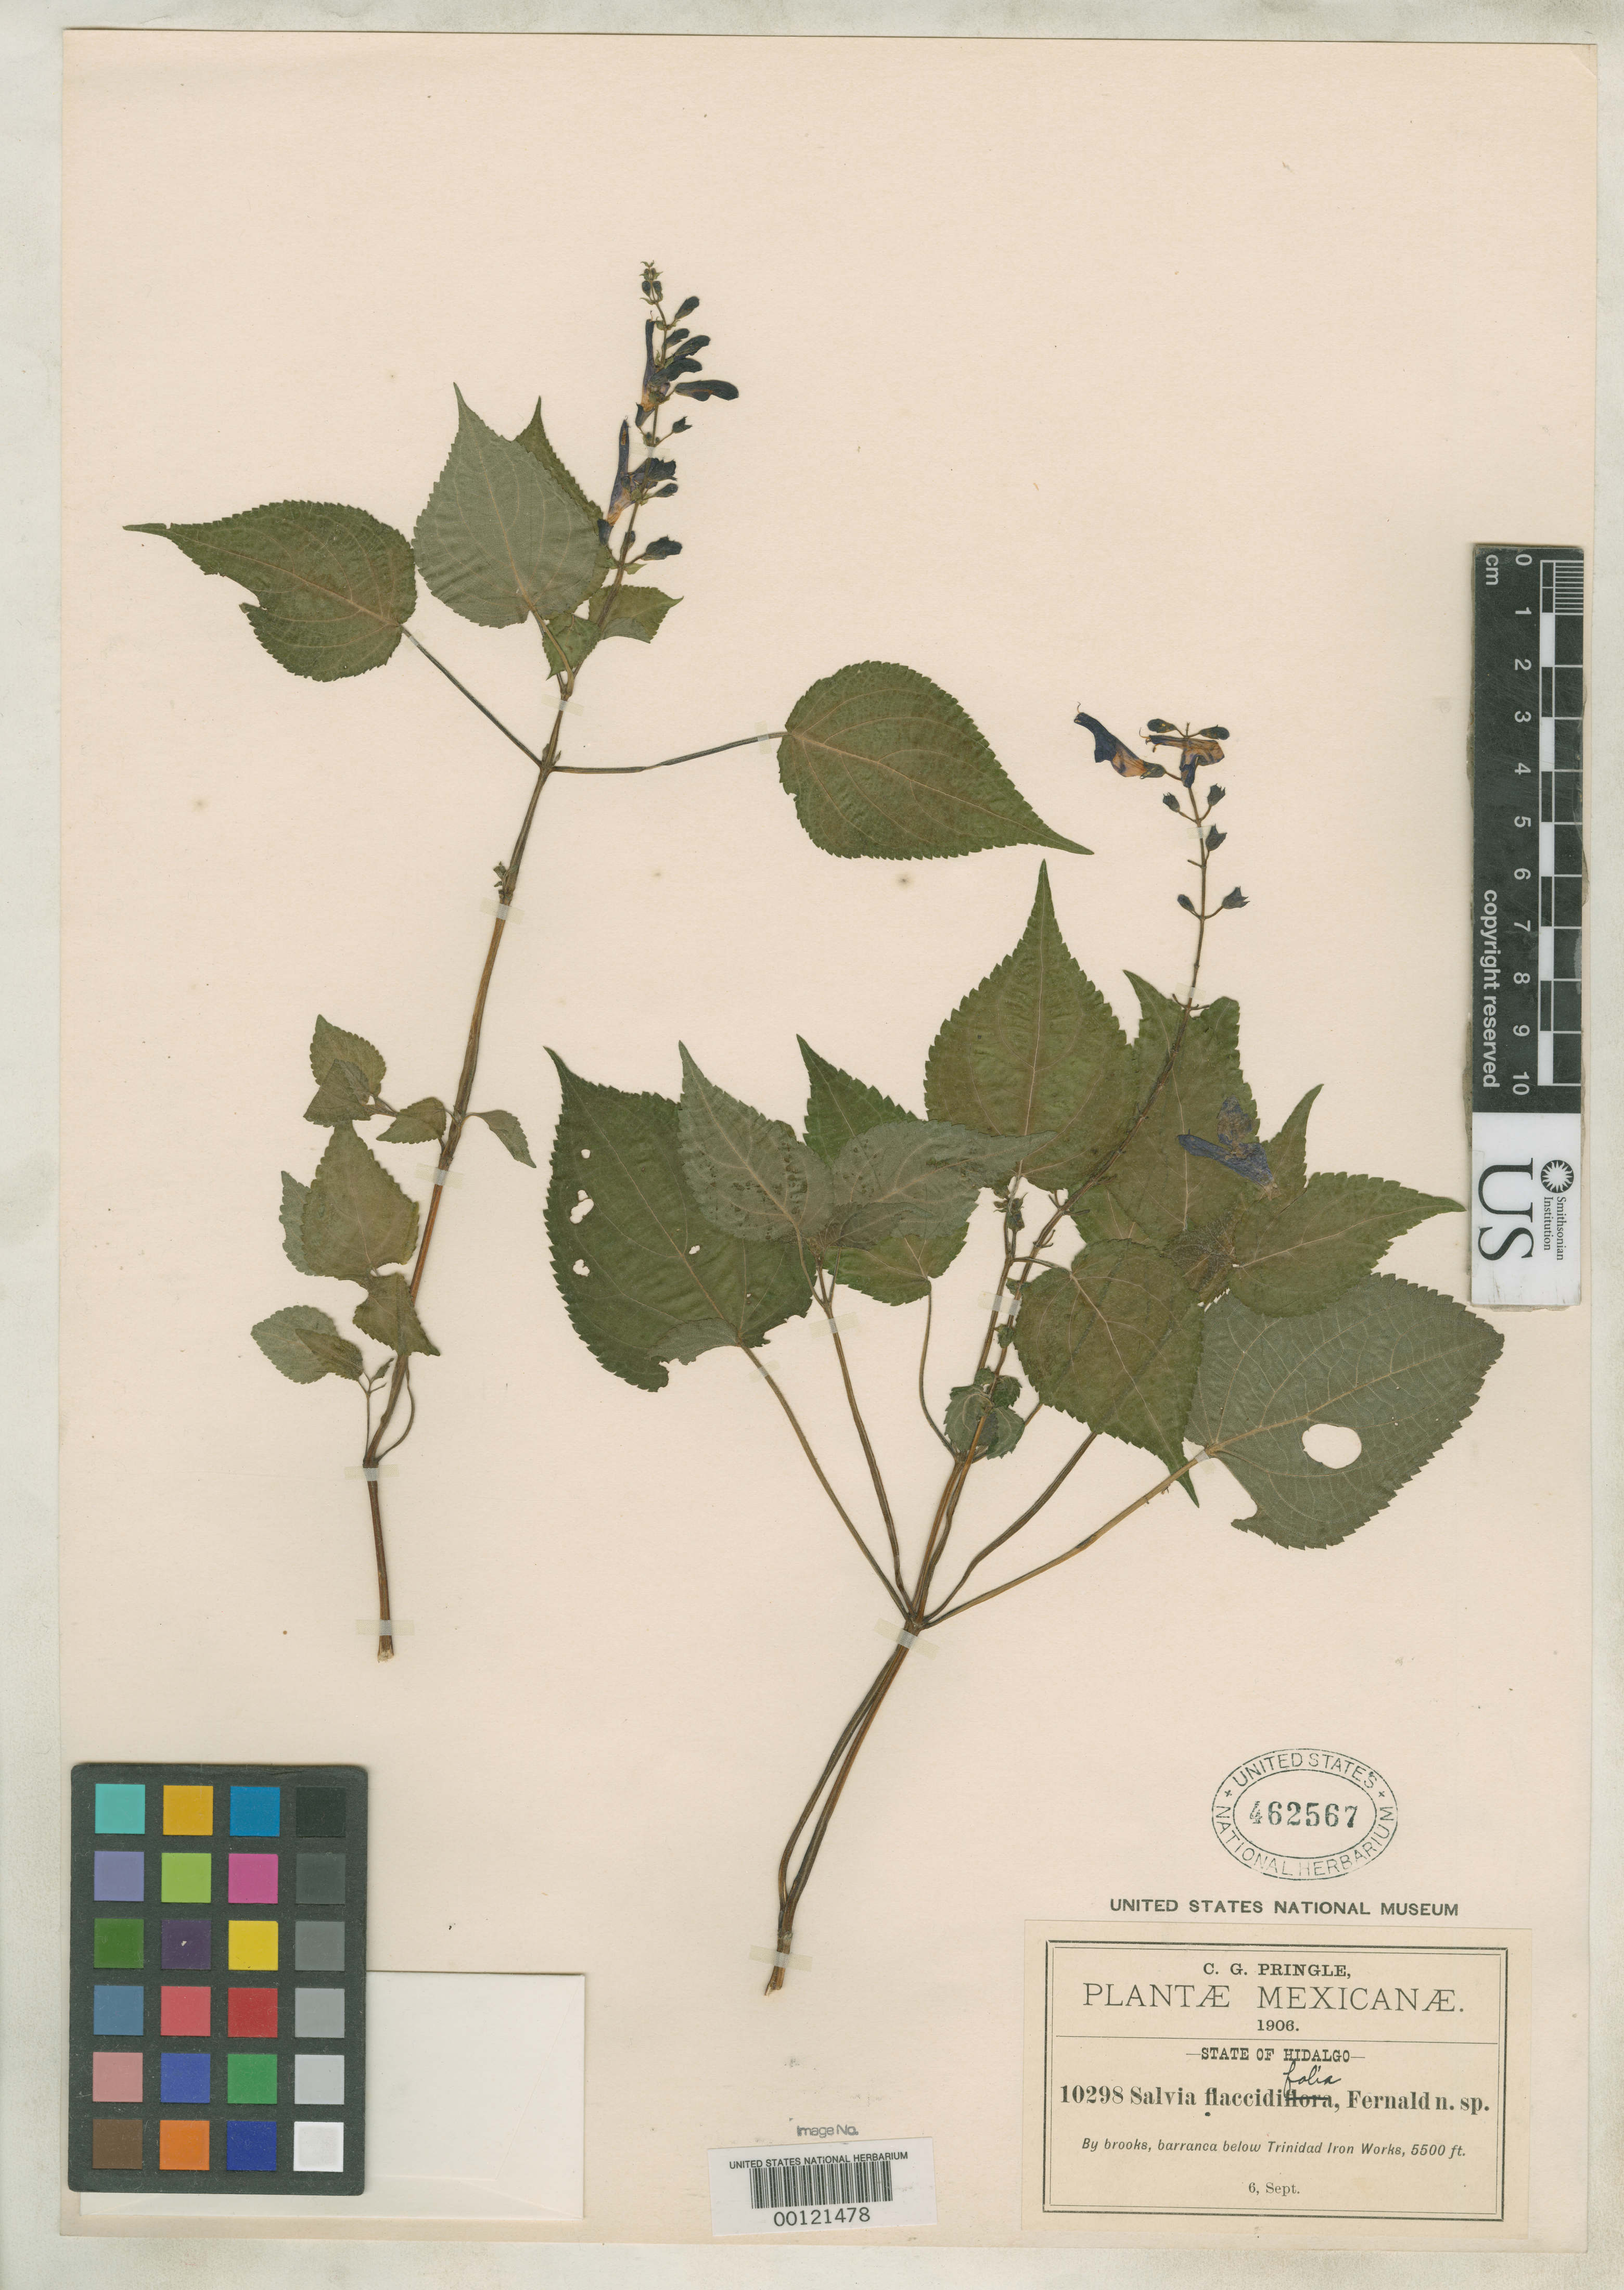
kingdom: Plantae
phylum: Tracheophyta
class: Magnoliopsida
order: Lamiales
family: Lamiaceae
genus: Salvia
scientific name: Salvia flaccidifolia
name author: Fernald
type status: Isotype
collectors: C. G. Pringle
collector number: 10298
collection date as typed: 06 Sep 1906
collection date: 1906-09-06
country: Mexico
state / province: Hidalgo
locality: Barranca below Trinidad Iron Works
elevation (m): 1676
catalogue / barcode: US 462567